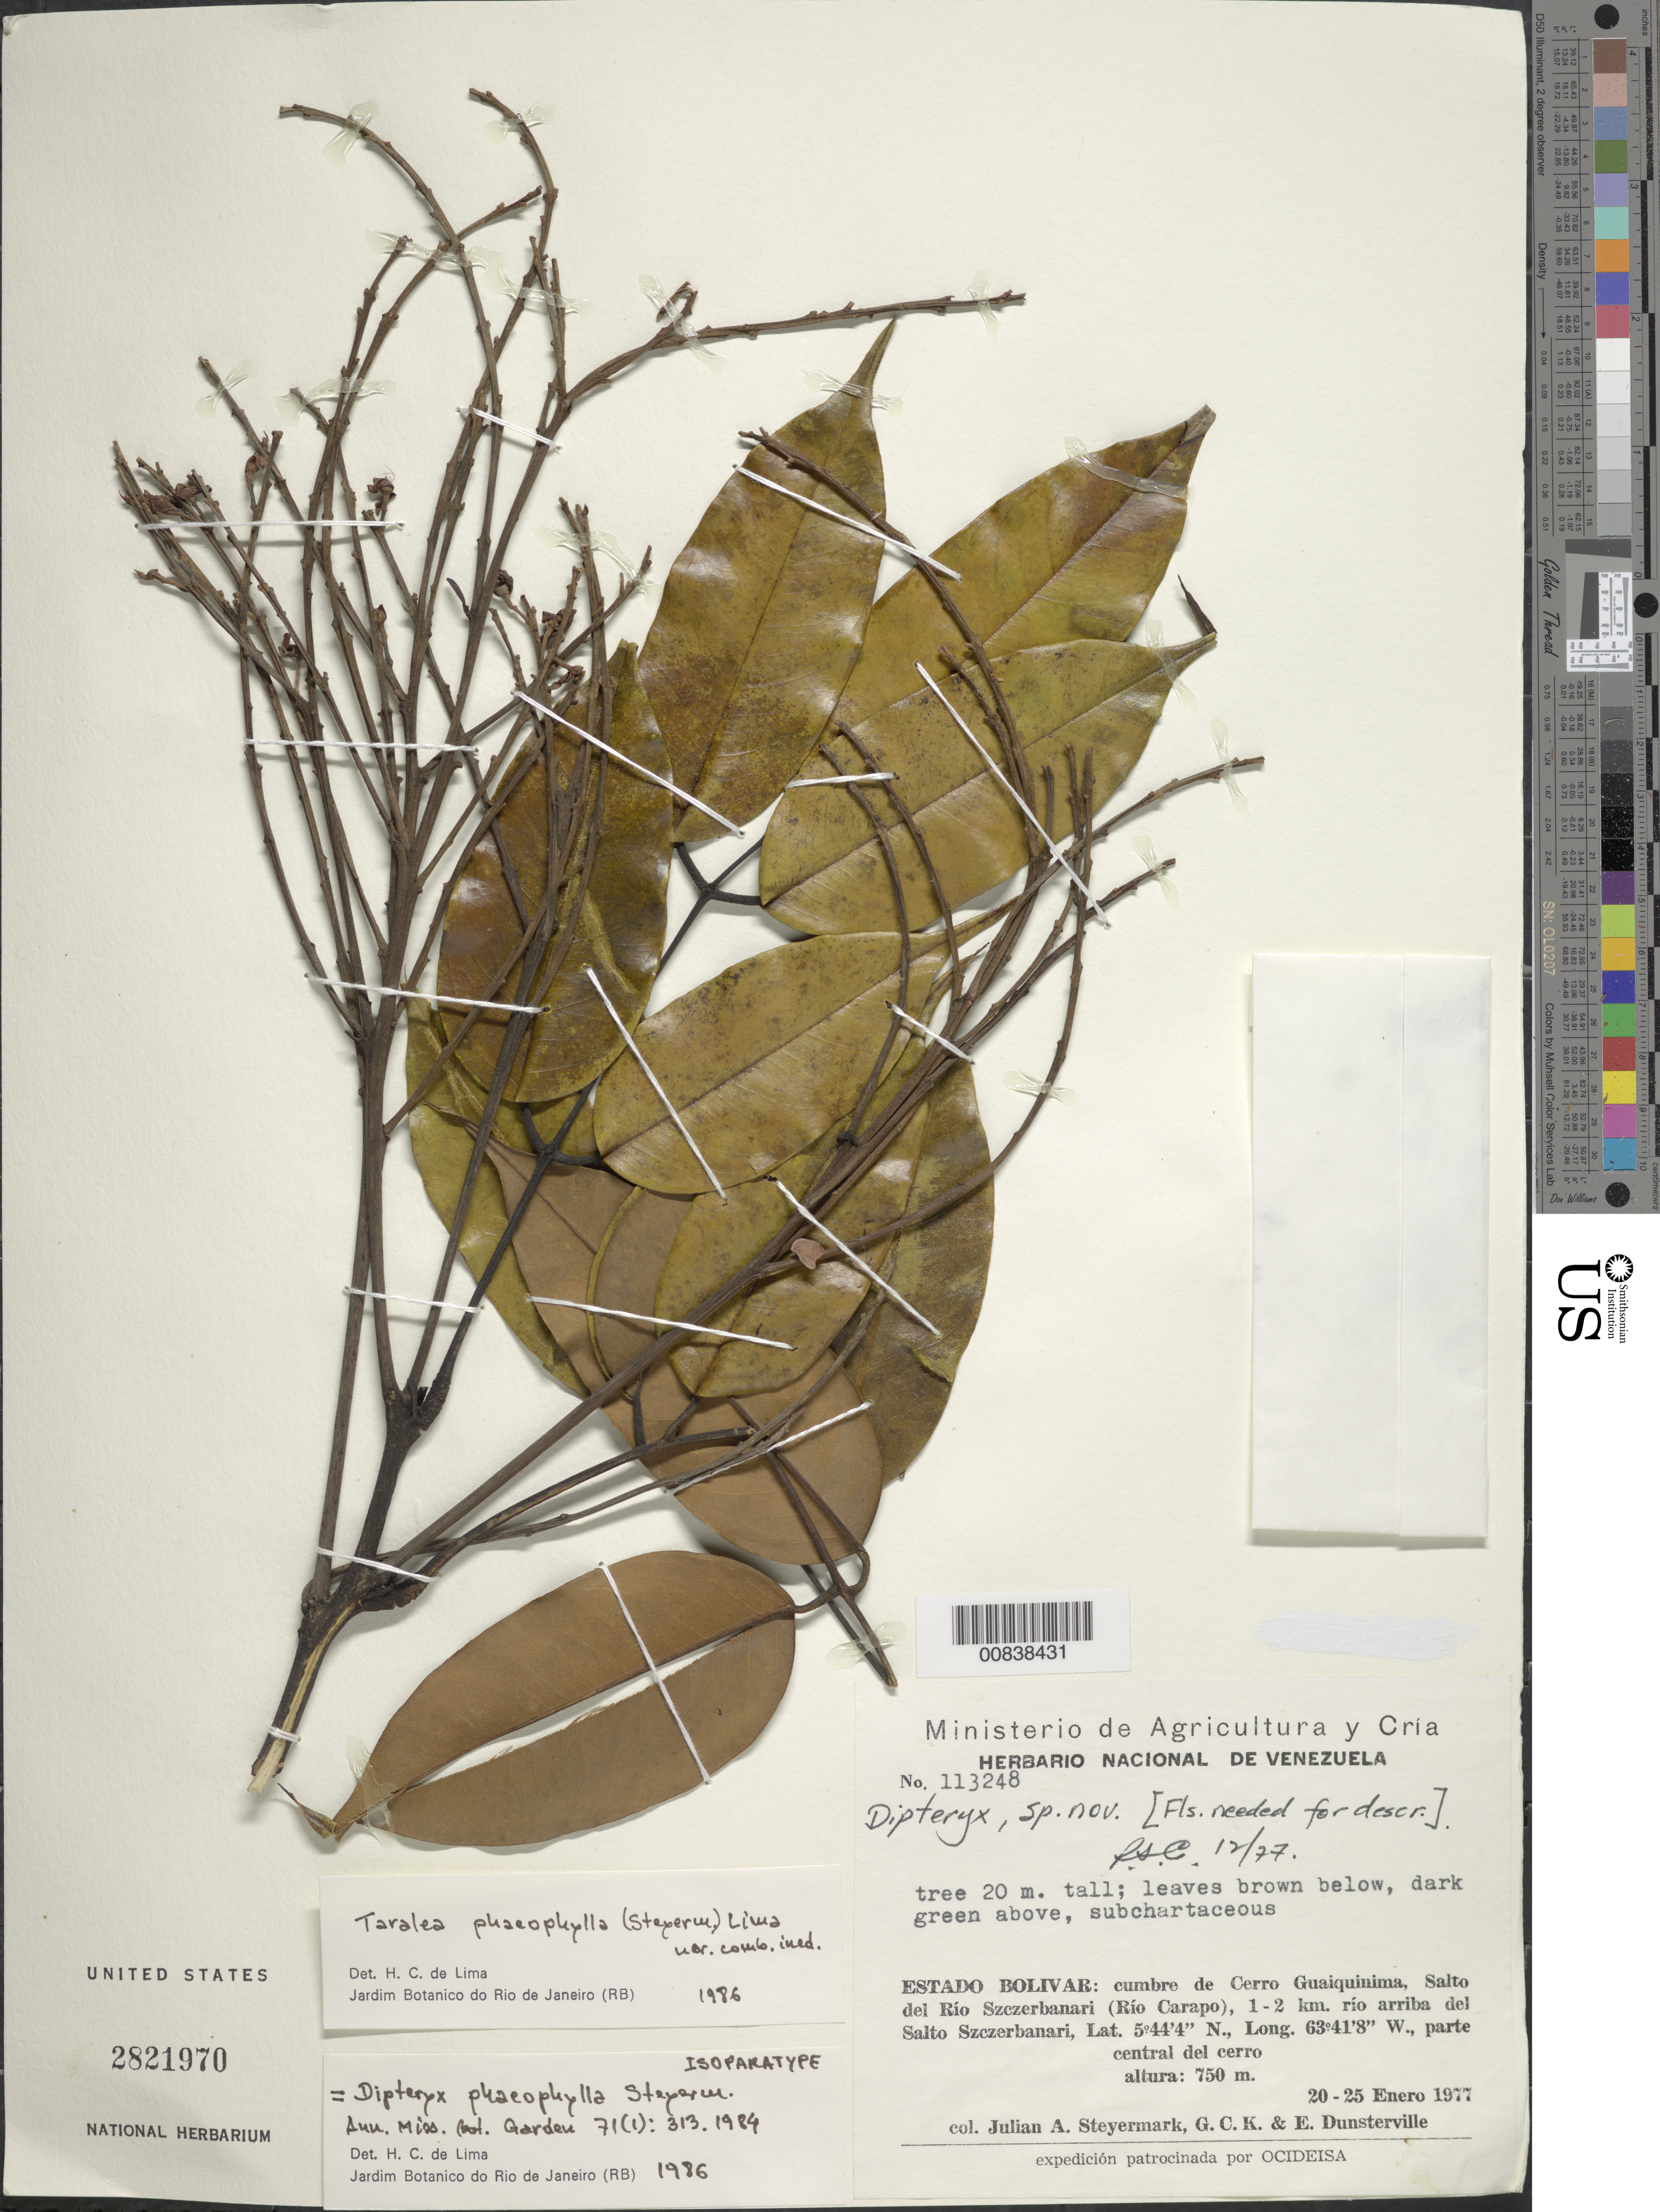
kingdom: Plantae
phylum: Tracheophyta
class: Magnoliopsida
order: Fabales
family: Fabaceae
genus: Taralea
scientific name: Taralea reticulata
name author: (Benth.) Ducke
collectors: J. Steyermark, G. C. K. Dunsterville & E. Dunsterville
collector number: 113248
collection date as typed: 20-Jan-77 to 25-Jan-77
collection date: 1977-01-20/1977-01-25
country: Venezuela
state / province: Bolívar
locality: Cerro Guaiquinima, Salto del Río Szczerbanari (Río Carapo), 1-2 km río arriba del Salto Szczerbanari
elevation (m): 750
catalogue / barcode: US 2821970